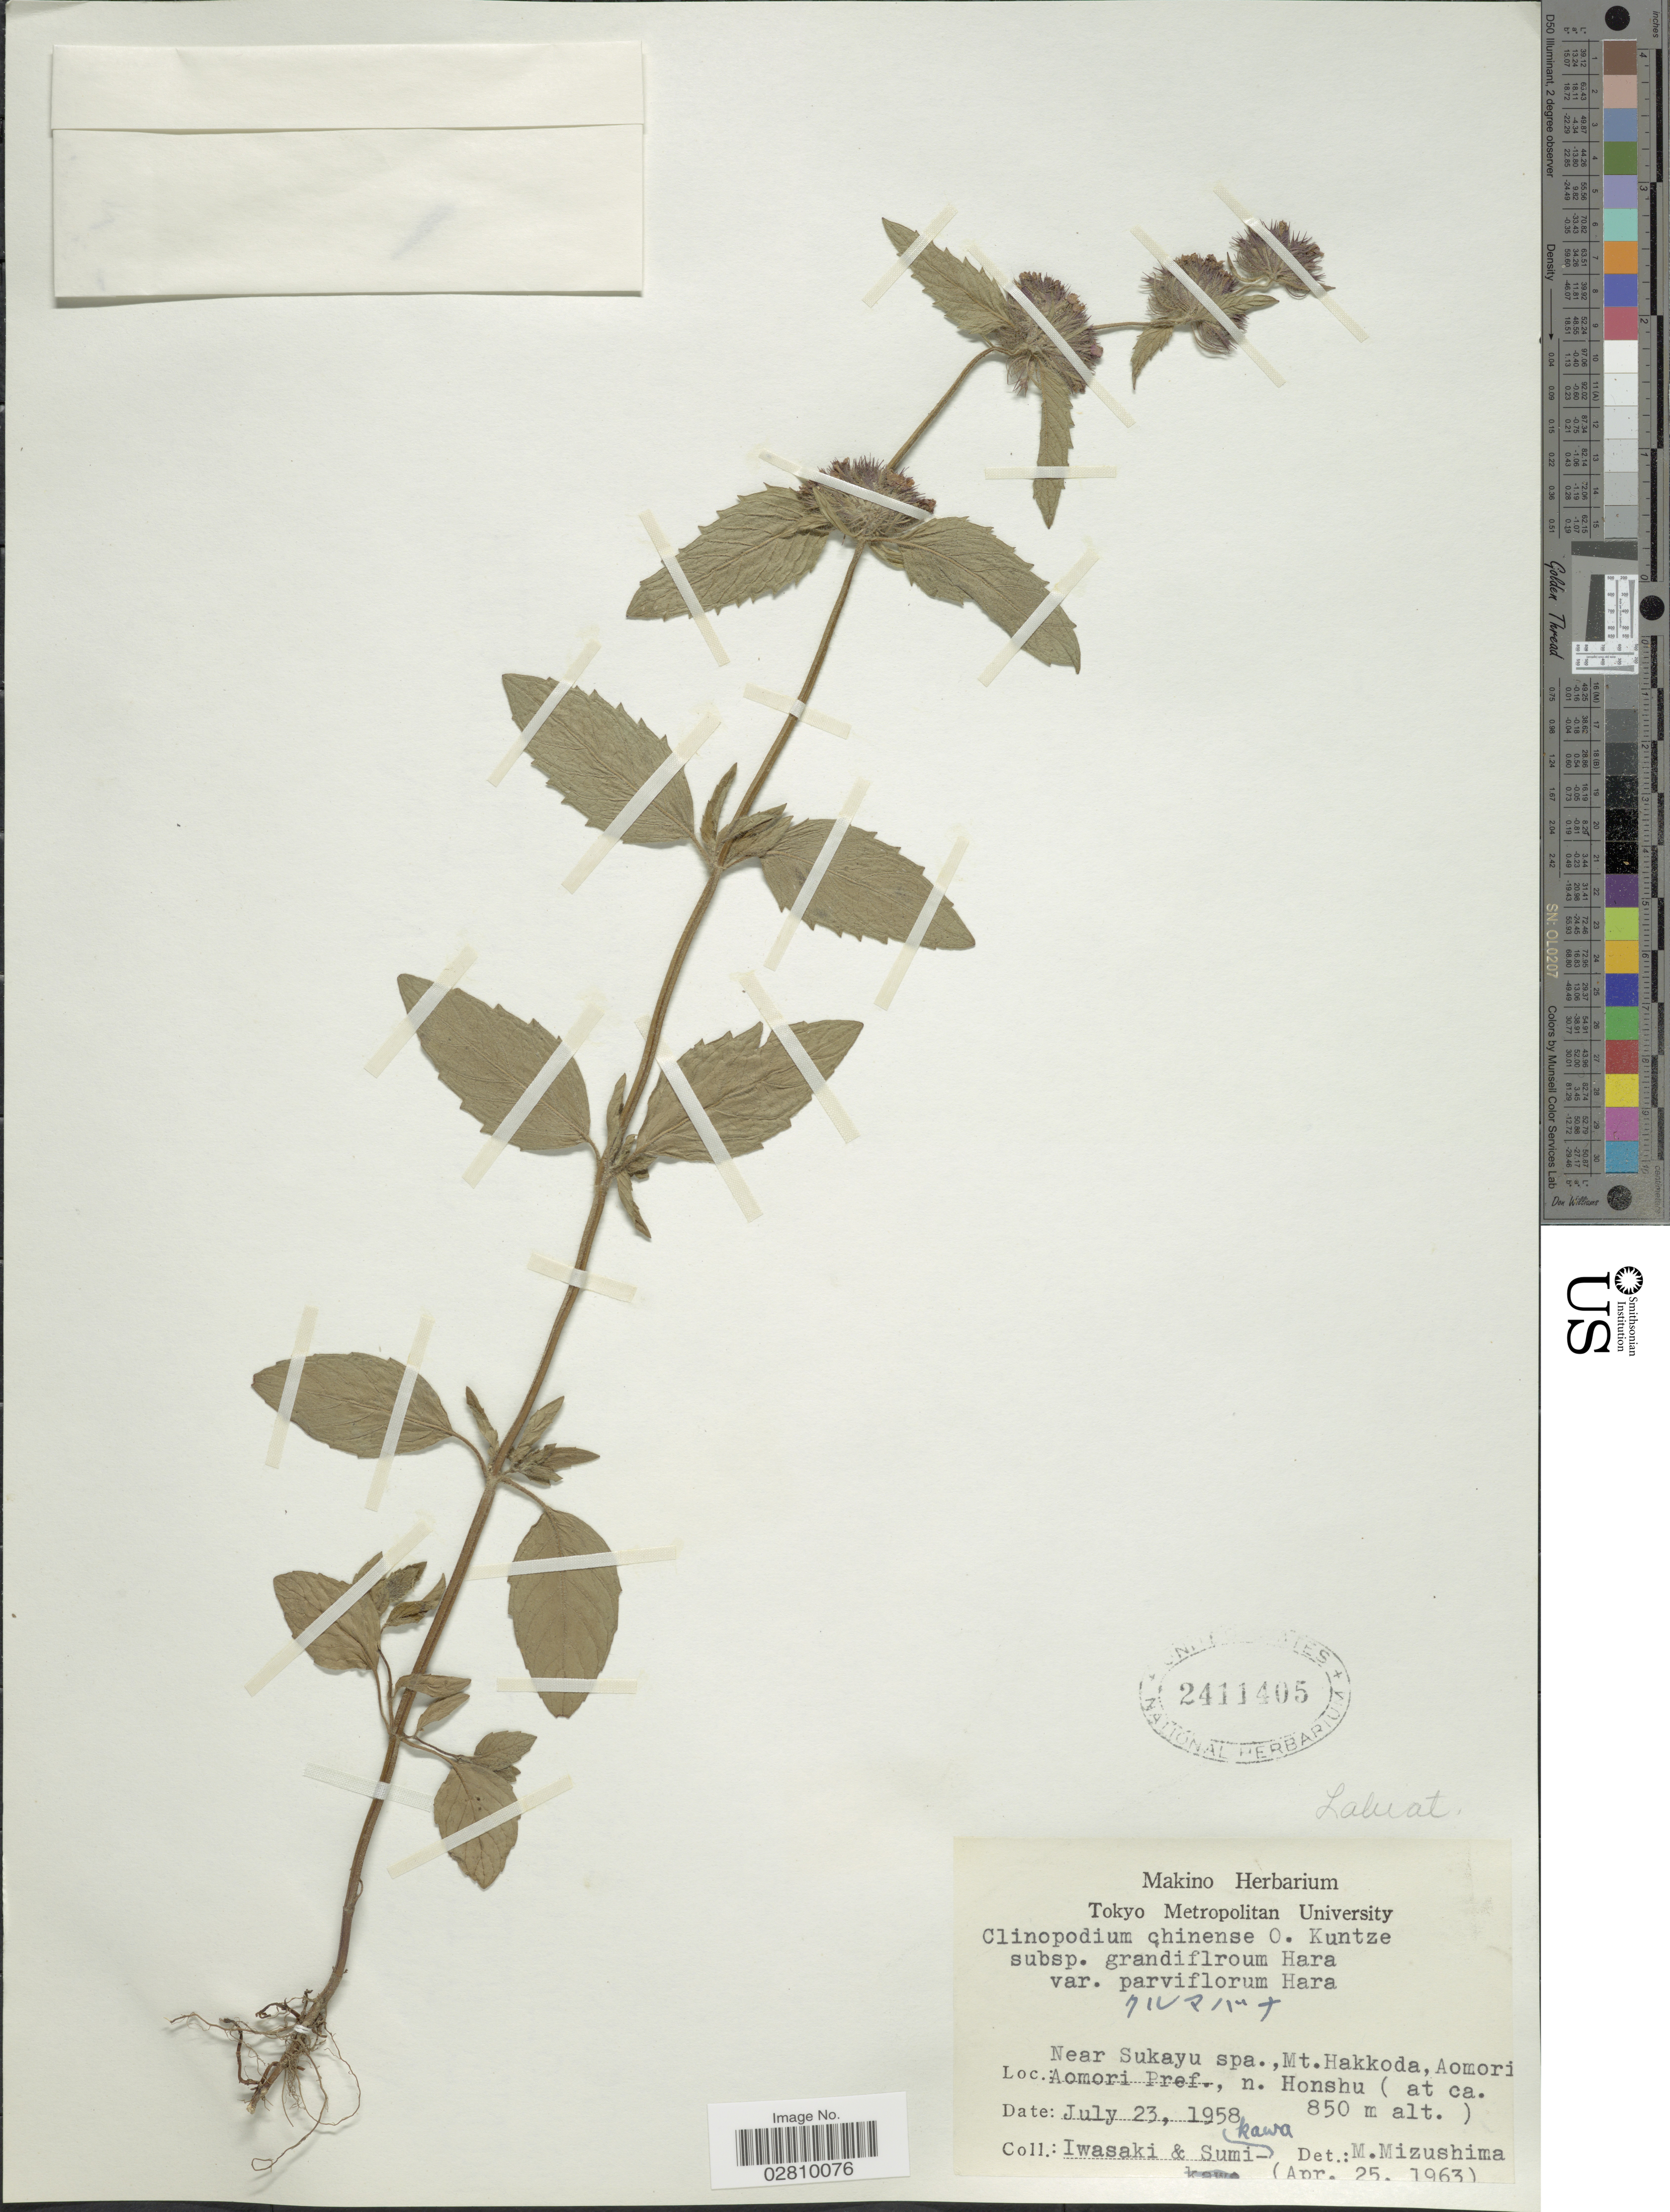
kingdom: Plantae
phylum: Tracheophyta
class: Magnoliopsida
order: Lamiales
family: Lamiaceae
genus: Calamintha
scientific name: Calamintha chinensis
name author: Benth.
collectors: Iwasaki & Sumikawa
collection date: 1958-07-23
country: Japan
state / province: Aomori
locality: Near Sukayu spa., Mt. Hakkoda, Aomori, Aomori Pref., n. Honshu.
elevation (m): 850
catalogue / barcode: US 2411405